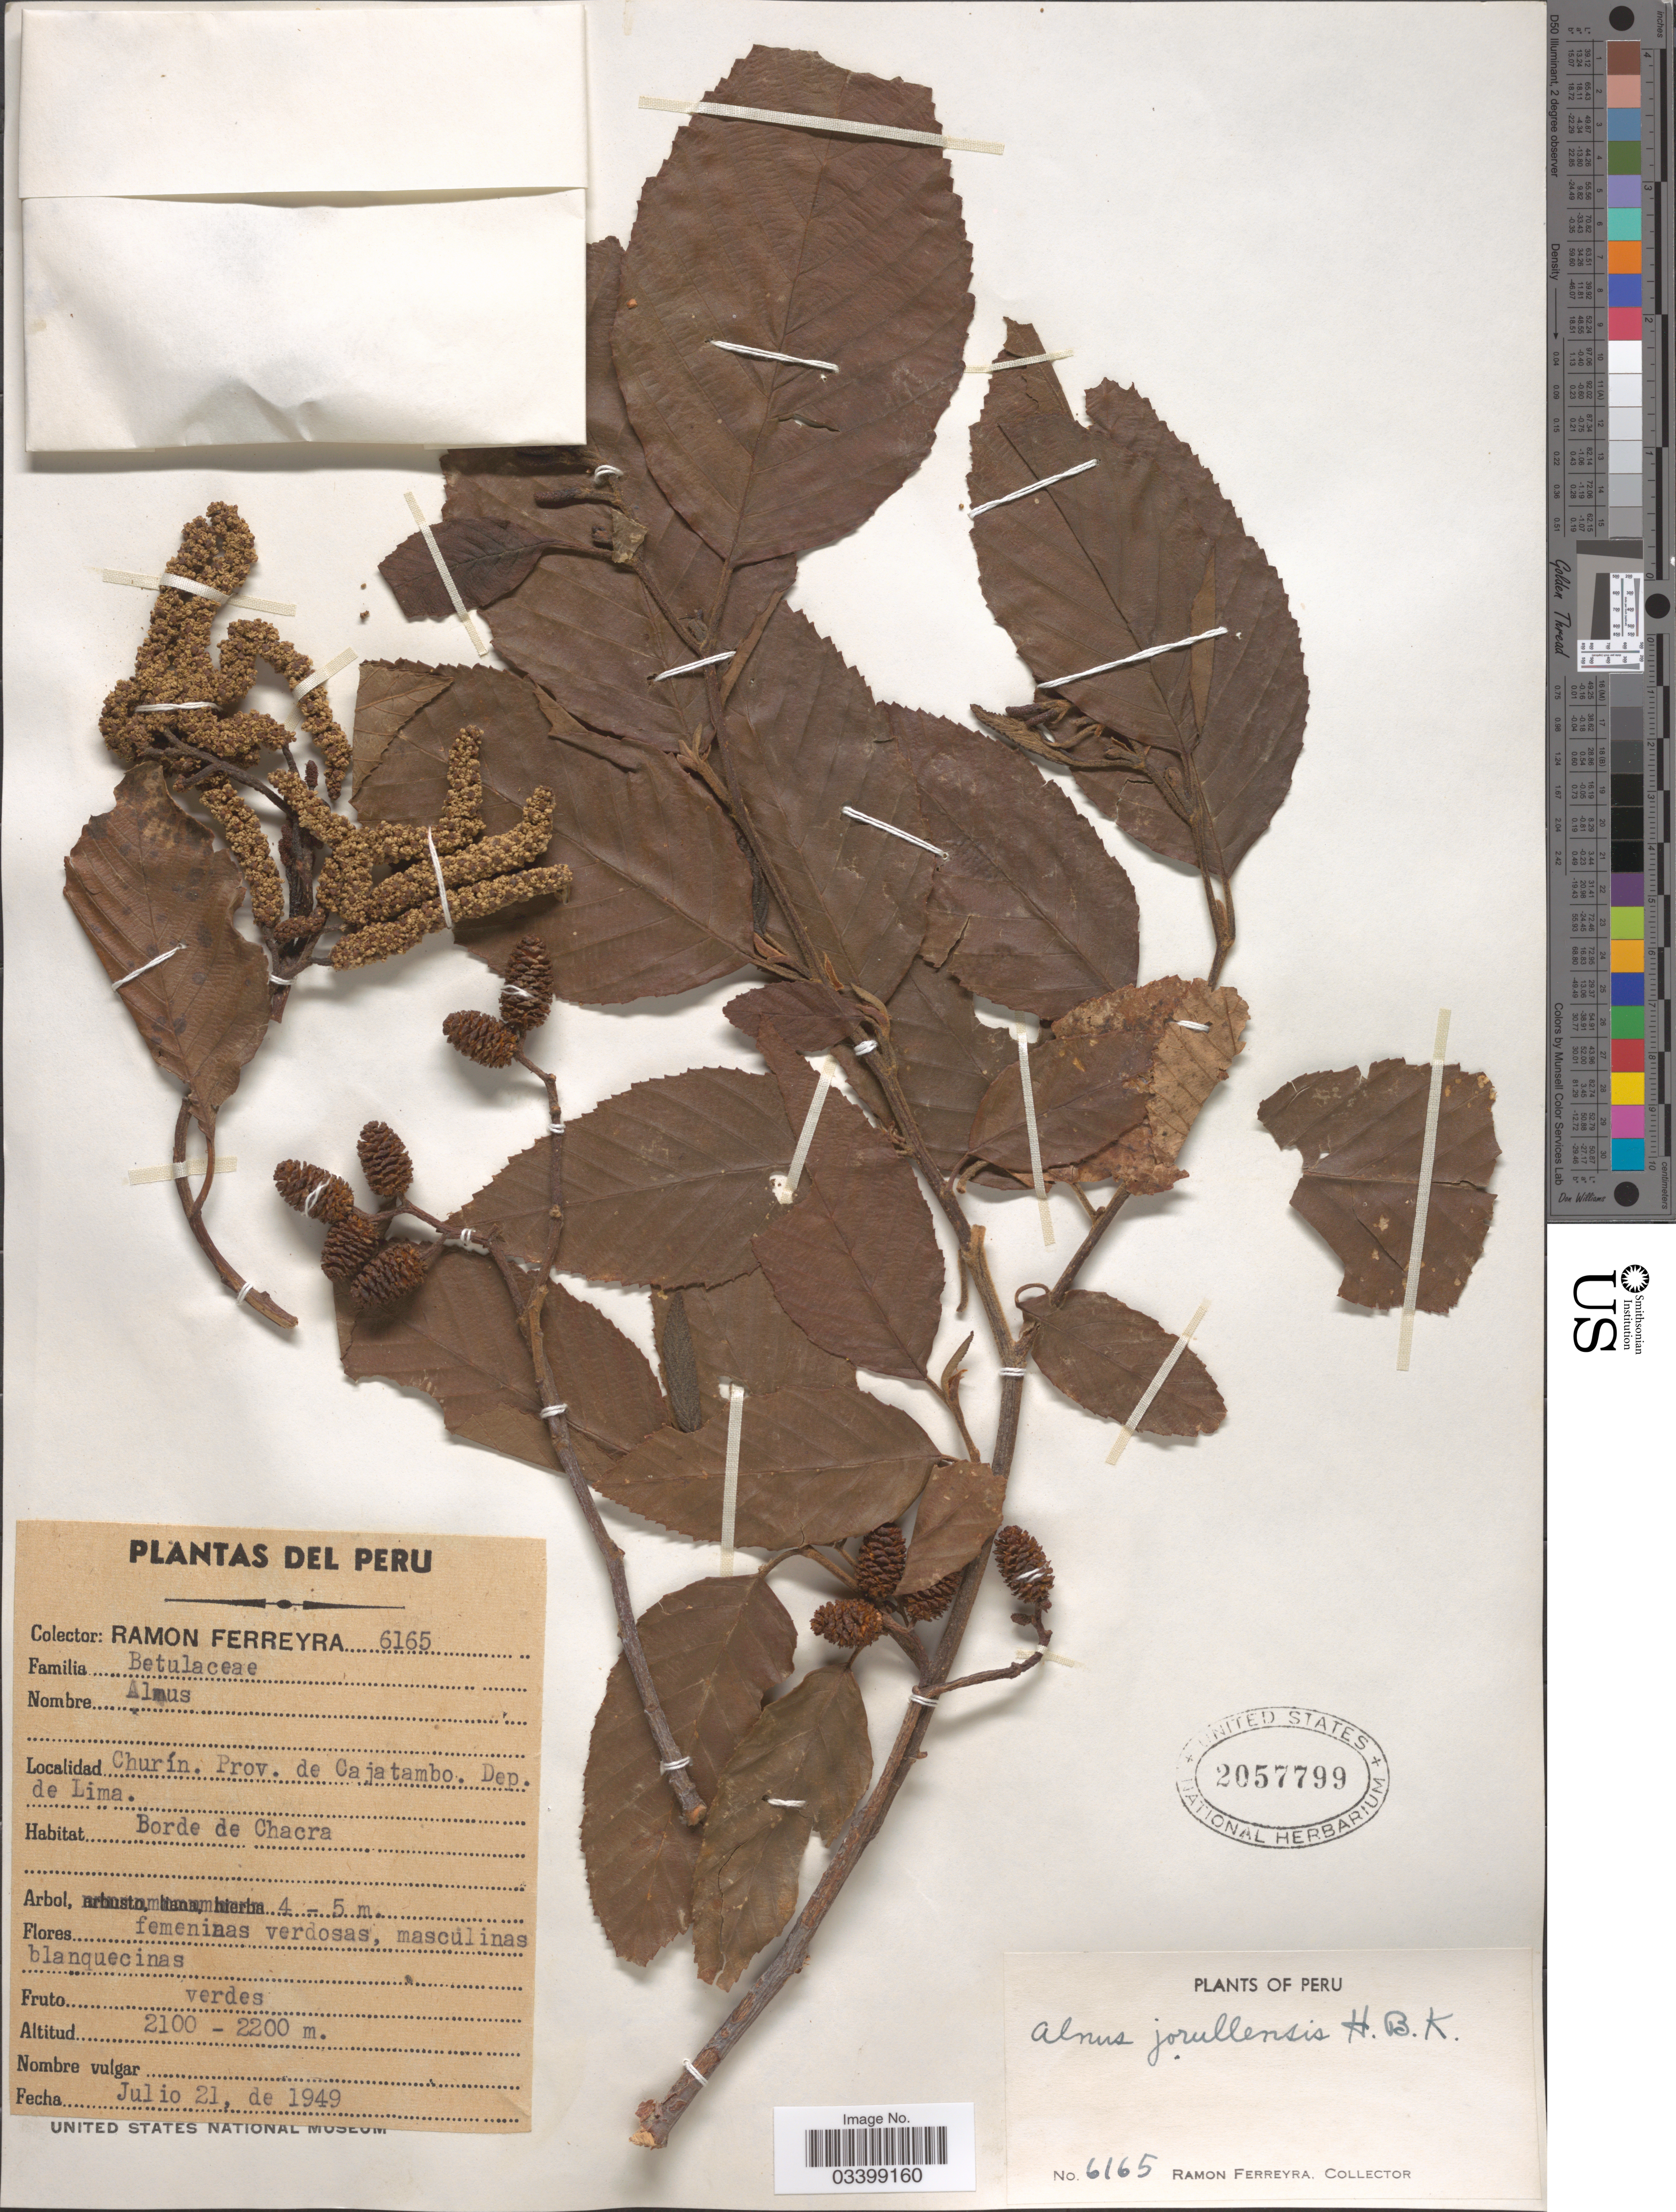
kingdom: Plantae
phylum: Tracheophyta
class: Magnoliopsida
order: Fagales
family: Betulaceae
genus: Alnus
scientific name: Alnus acuminata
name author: Kunth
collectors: R. A. Ferreyra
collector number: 6165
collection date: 1949-07-21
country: Peru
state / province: Lima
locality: Churín. Prov. de Cajatambo. Dep. de Lima.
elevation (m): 2100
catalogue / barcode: US 2057799